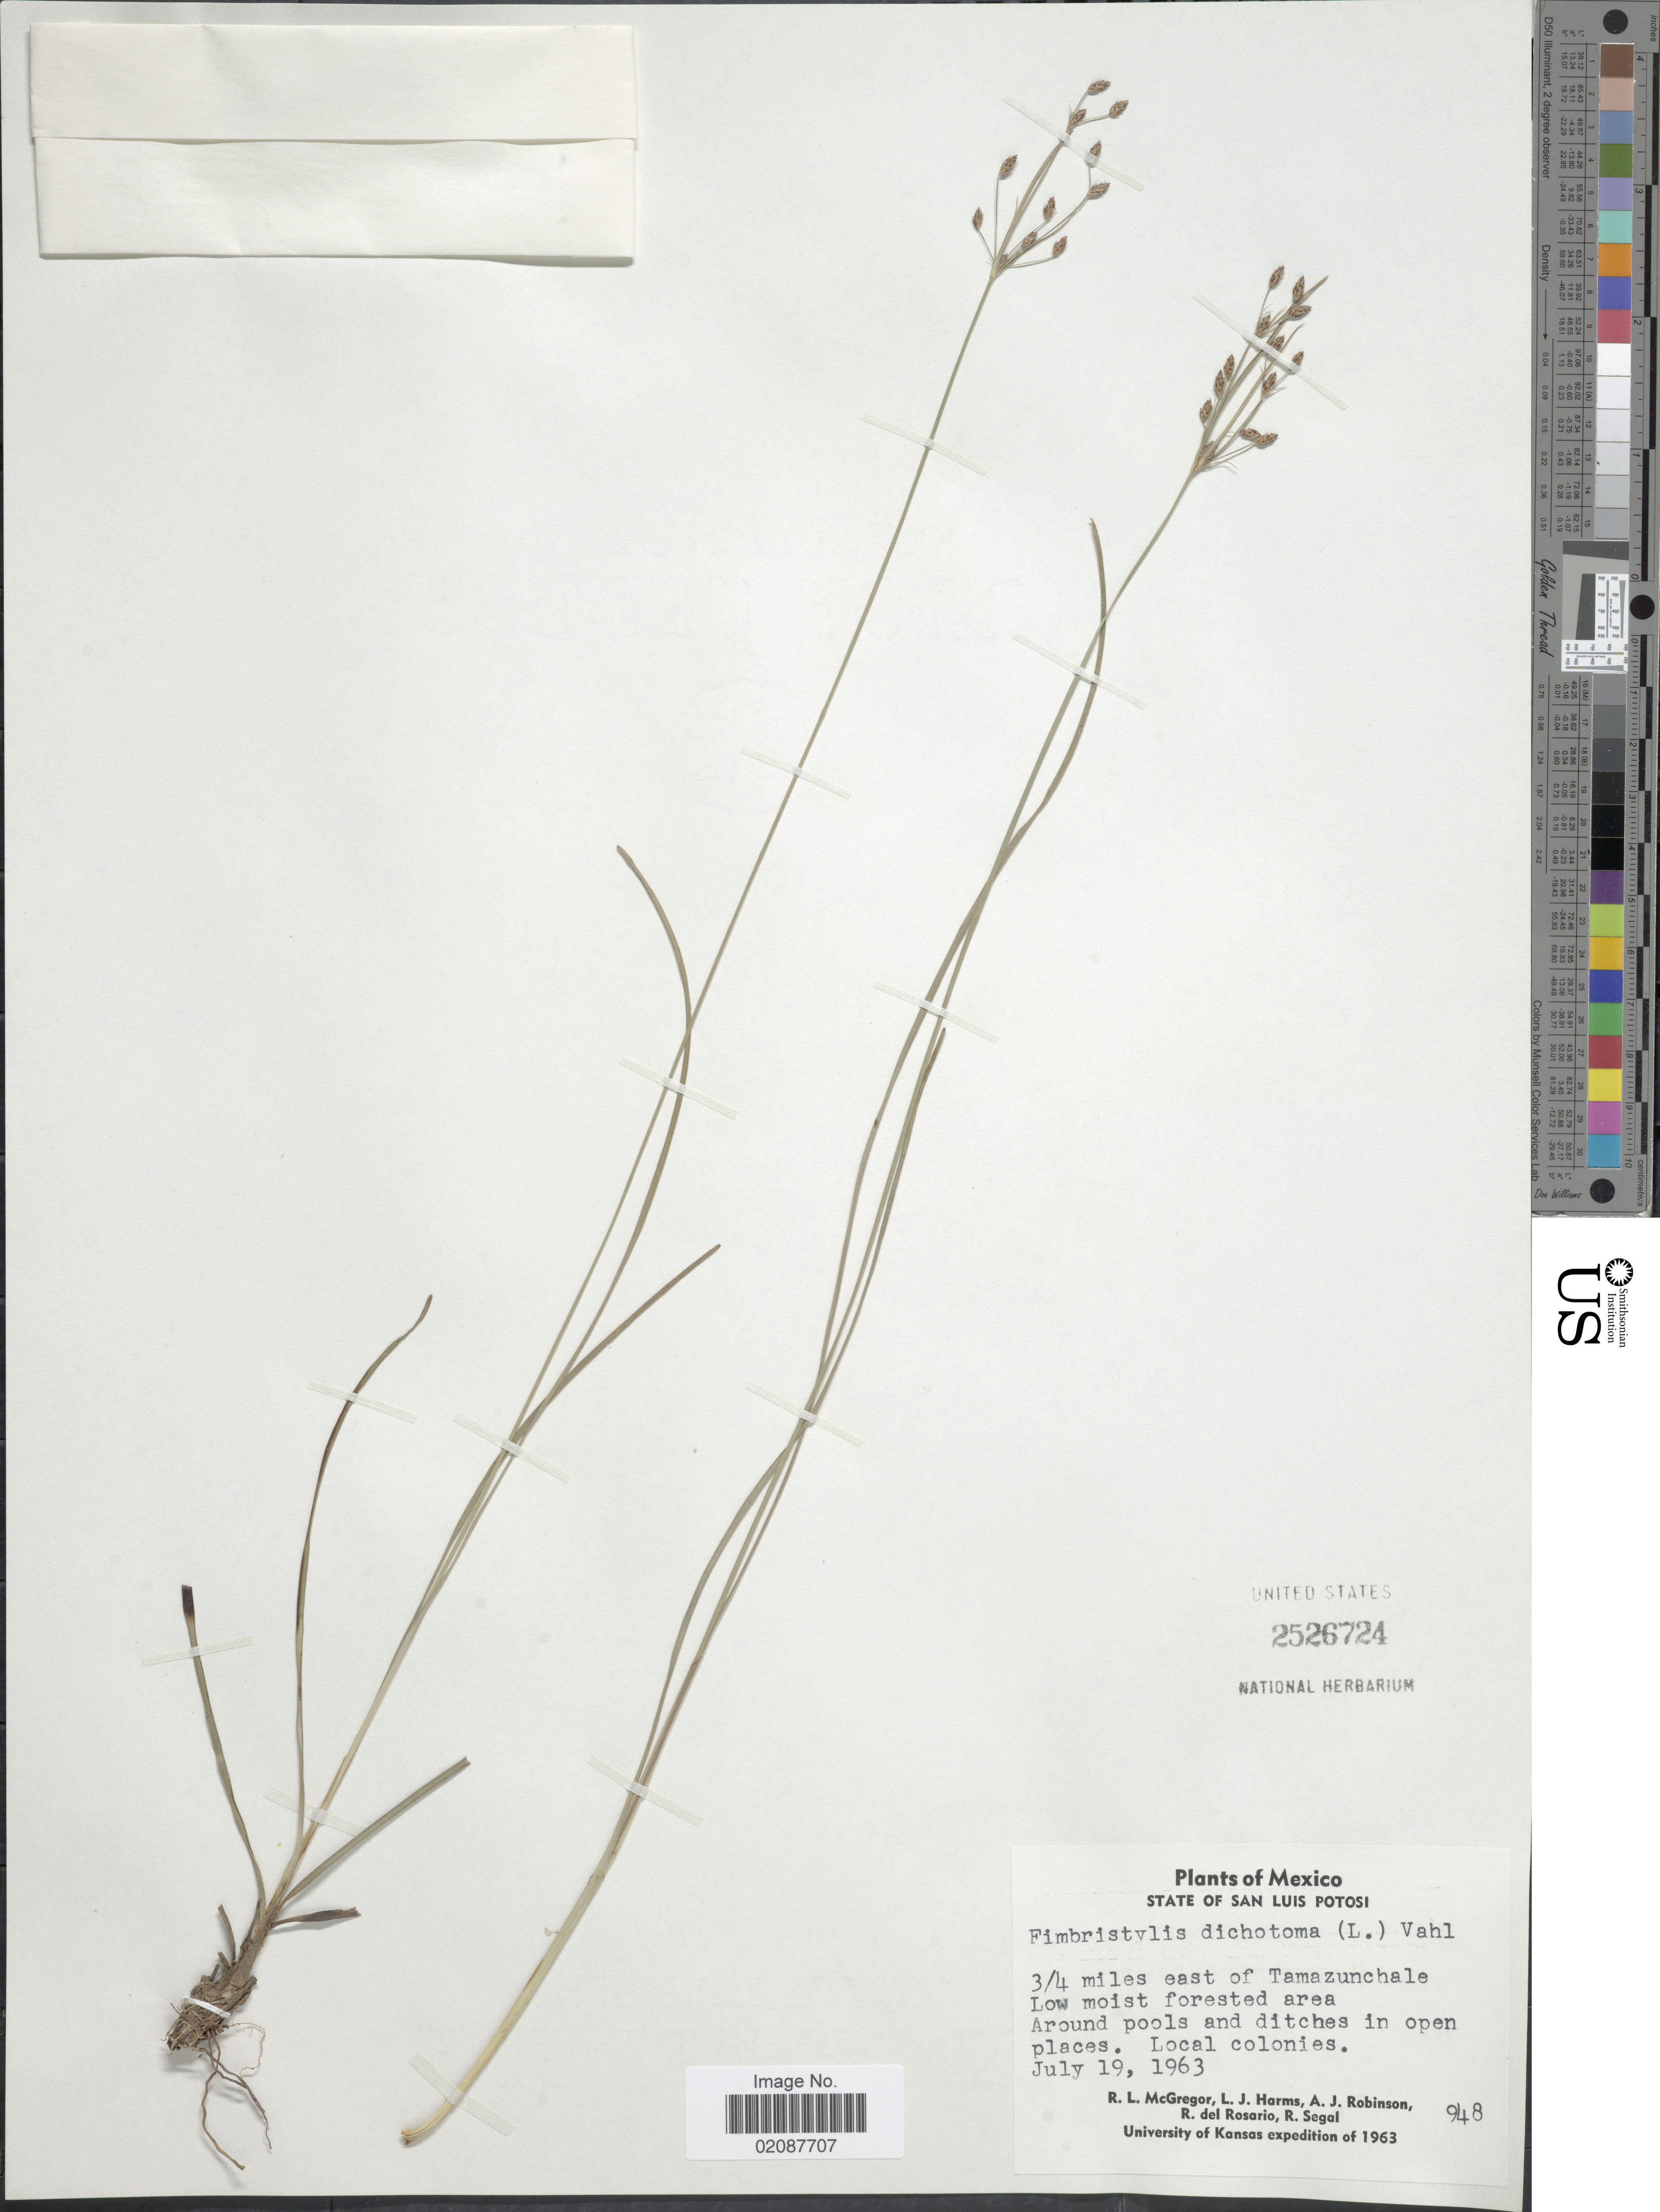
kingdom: Plantae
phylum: Tracheophyta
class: Liliopsida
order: Poales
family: Cyperaceae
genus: Fimbristylis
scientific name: Fimbristylis dichotoma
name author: (L.) Vahl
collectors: R. McGregor, L. Harms, A. J. Robinson, R. del Rosario & R. Segal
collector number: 948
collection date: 1963-07-19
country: Mexico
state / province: San Luis Potosí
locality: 3/4 miles east of Tamazunchale, around pools and ditched in open places.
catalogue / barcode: US 2526724